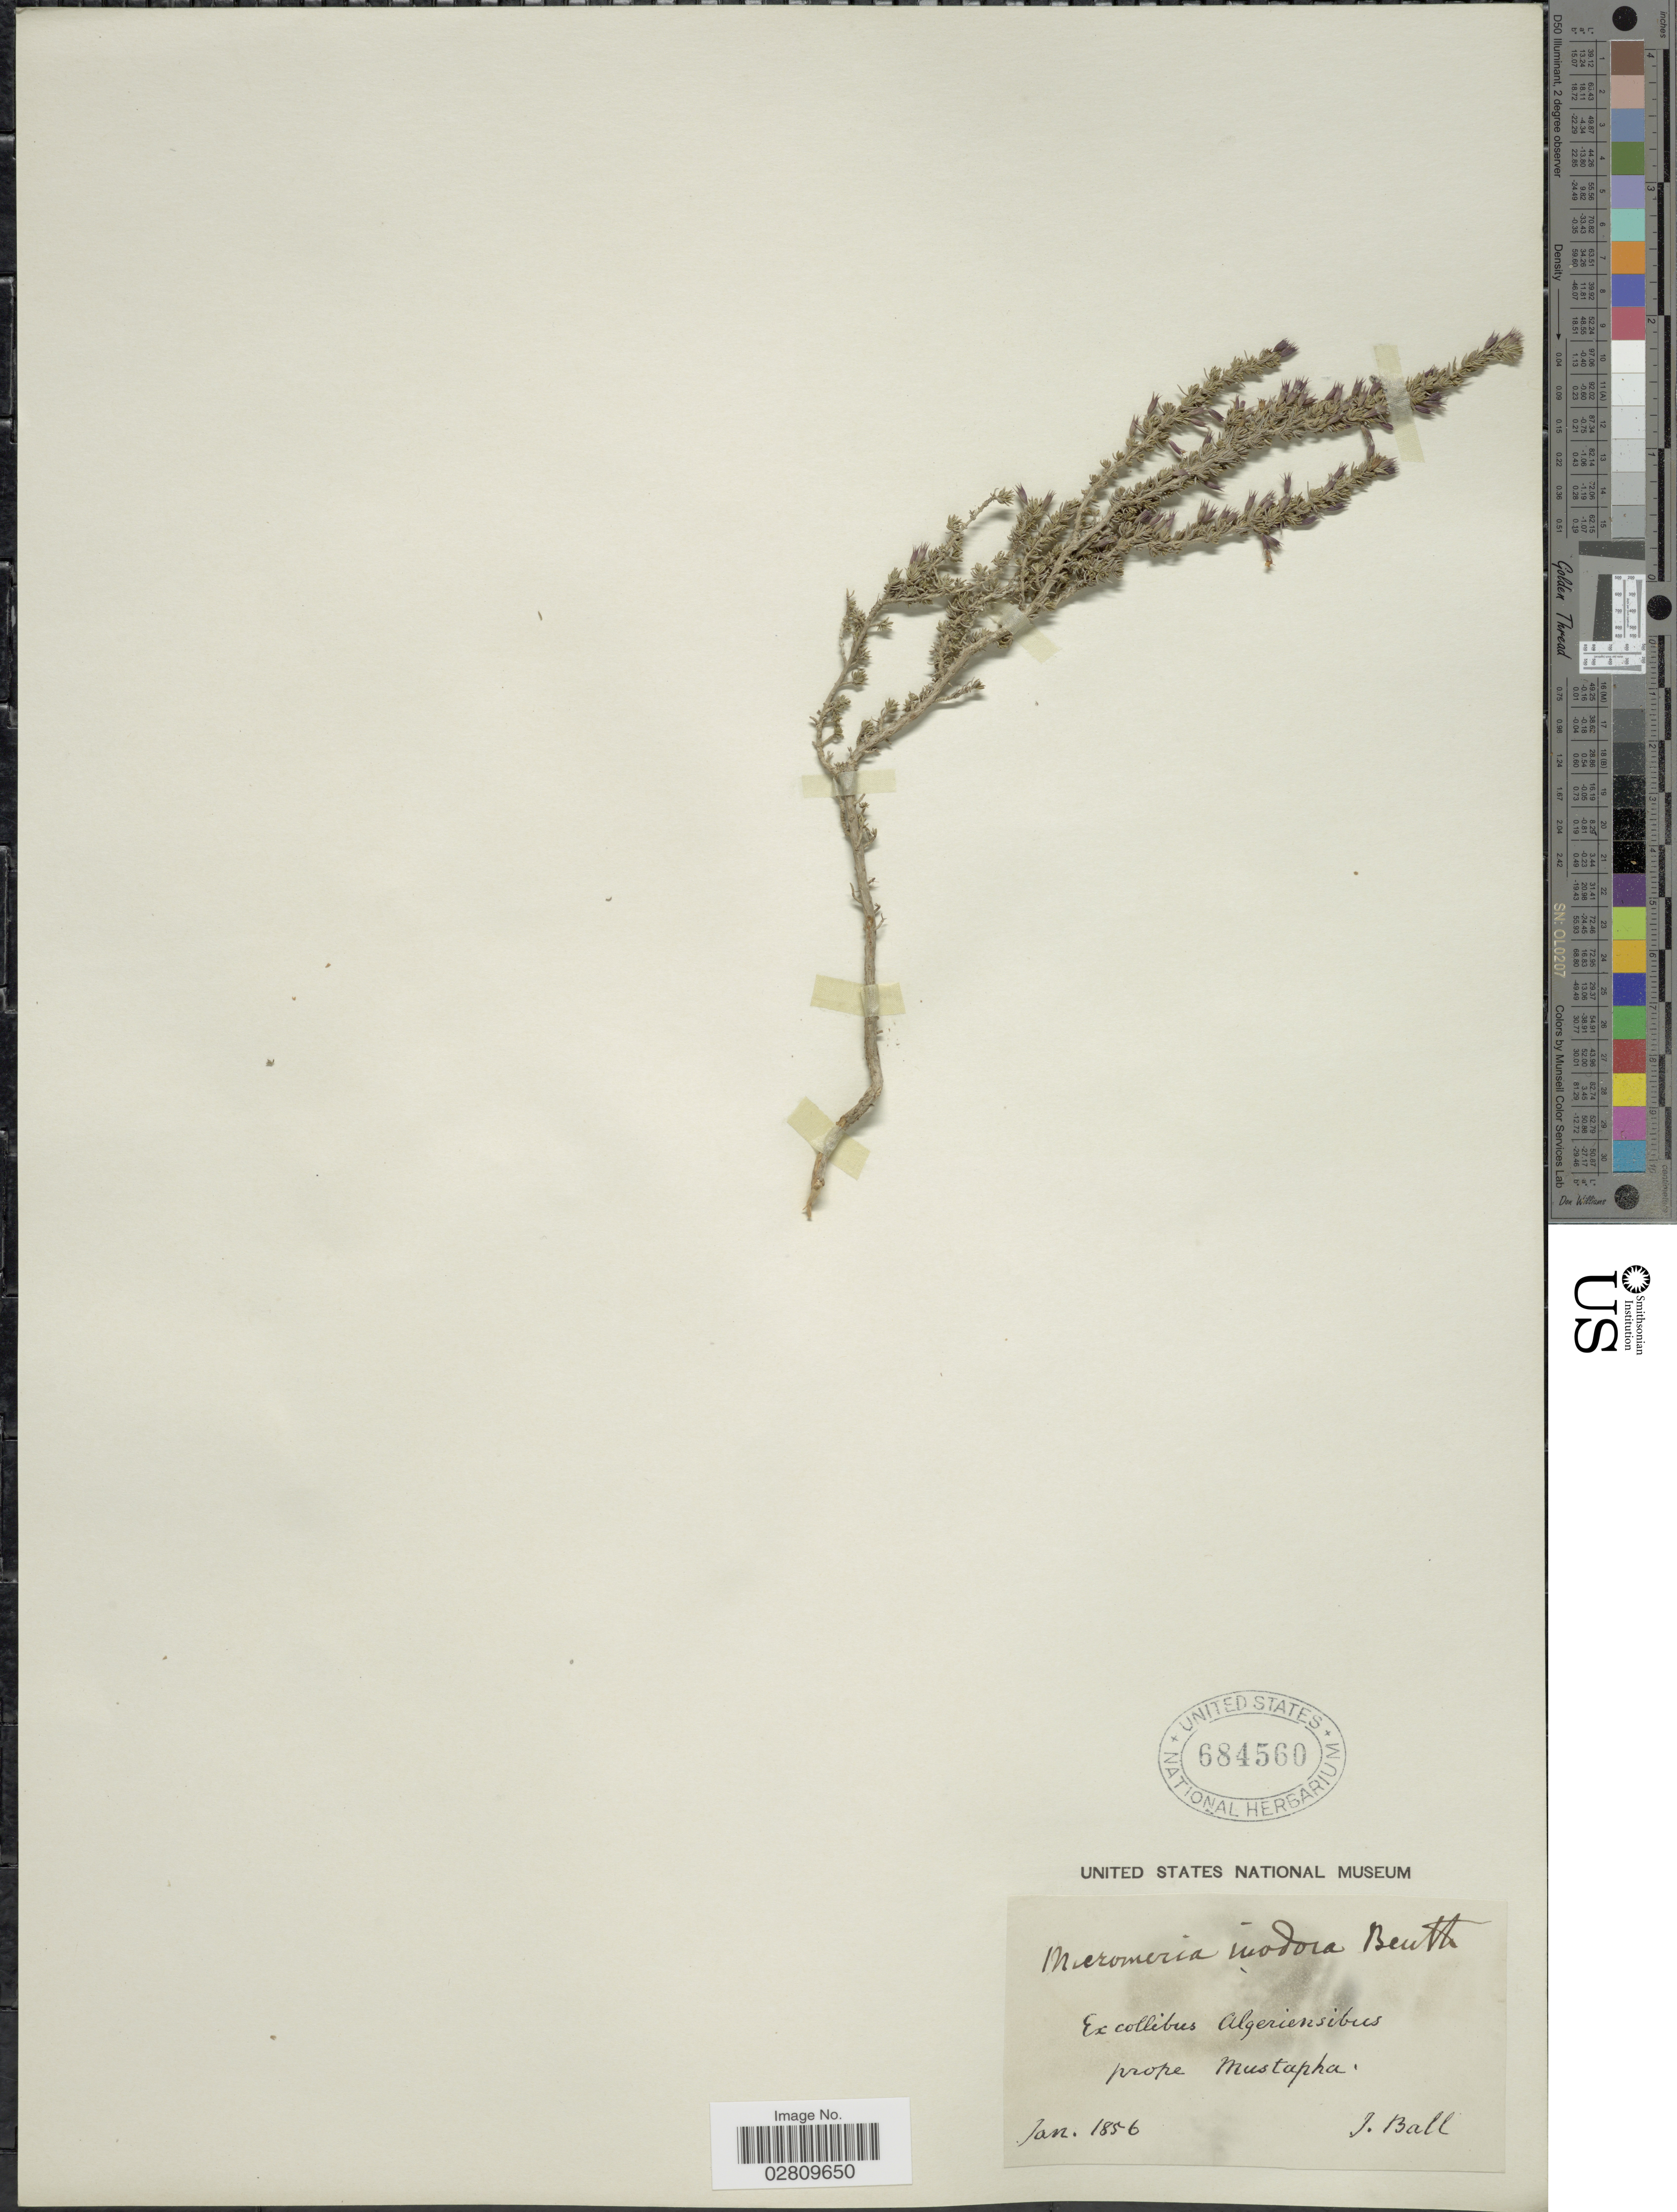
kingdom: Plantae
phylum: Tracheophyta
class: Magnoliopsida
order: Lamiales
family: Lamiaceae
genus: Micromeria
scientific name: Micromeria inodora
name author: (Desf.) Benth.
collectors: J. Ball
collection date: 1856-01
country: Algeria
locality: Ex collibus Algeriensibus prope Mustapha.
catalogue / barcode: US 684560